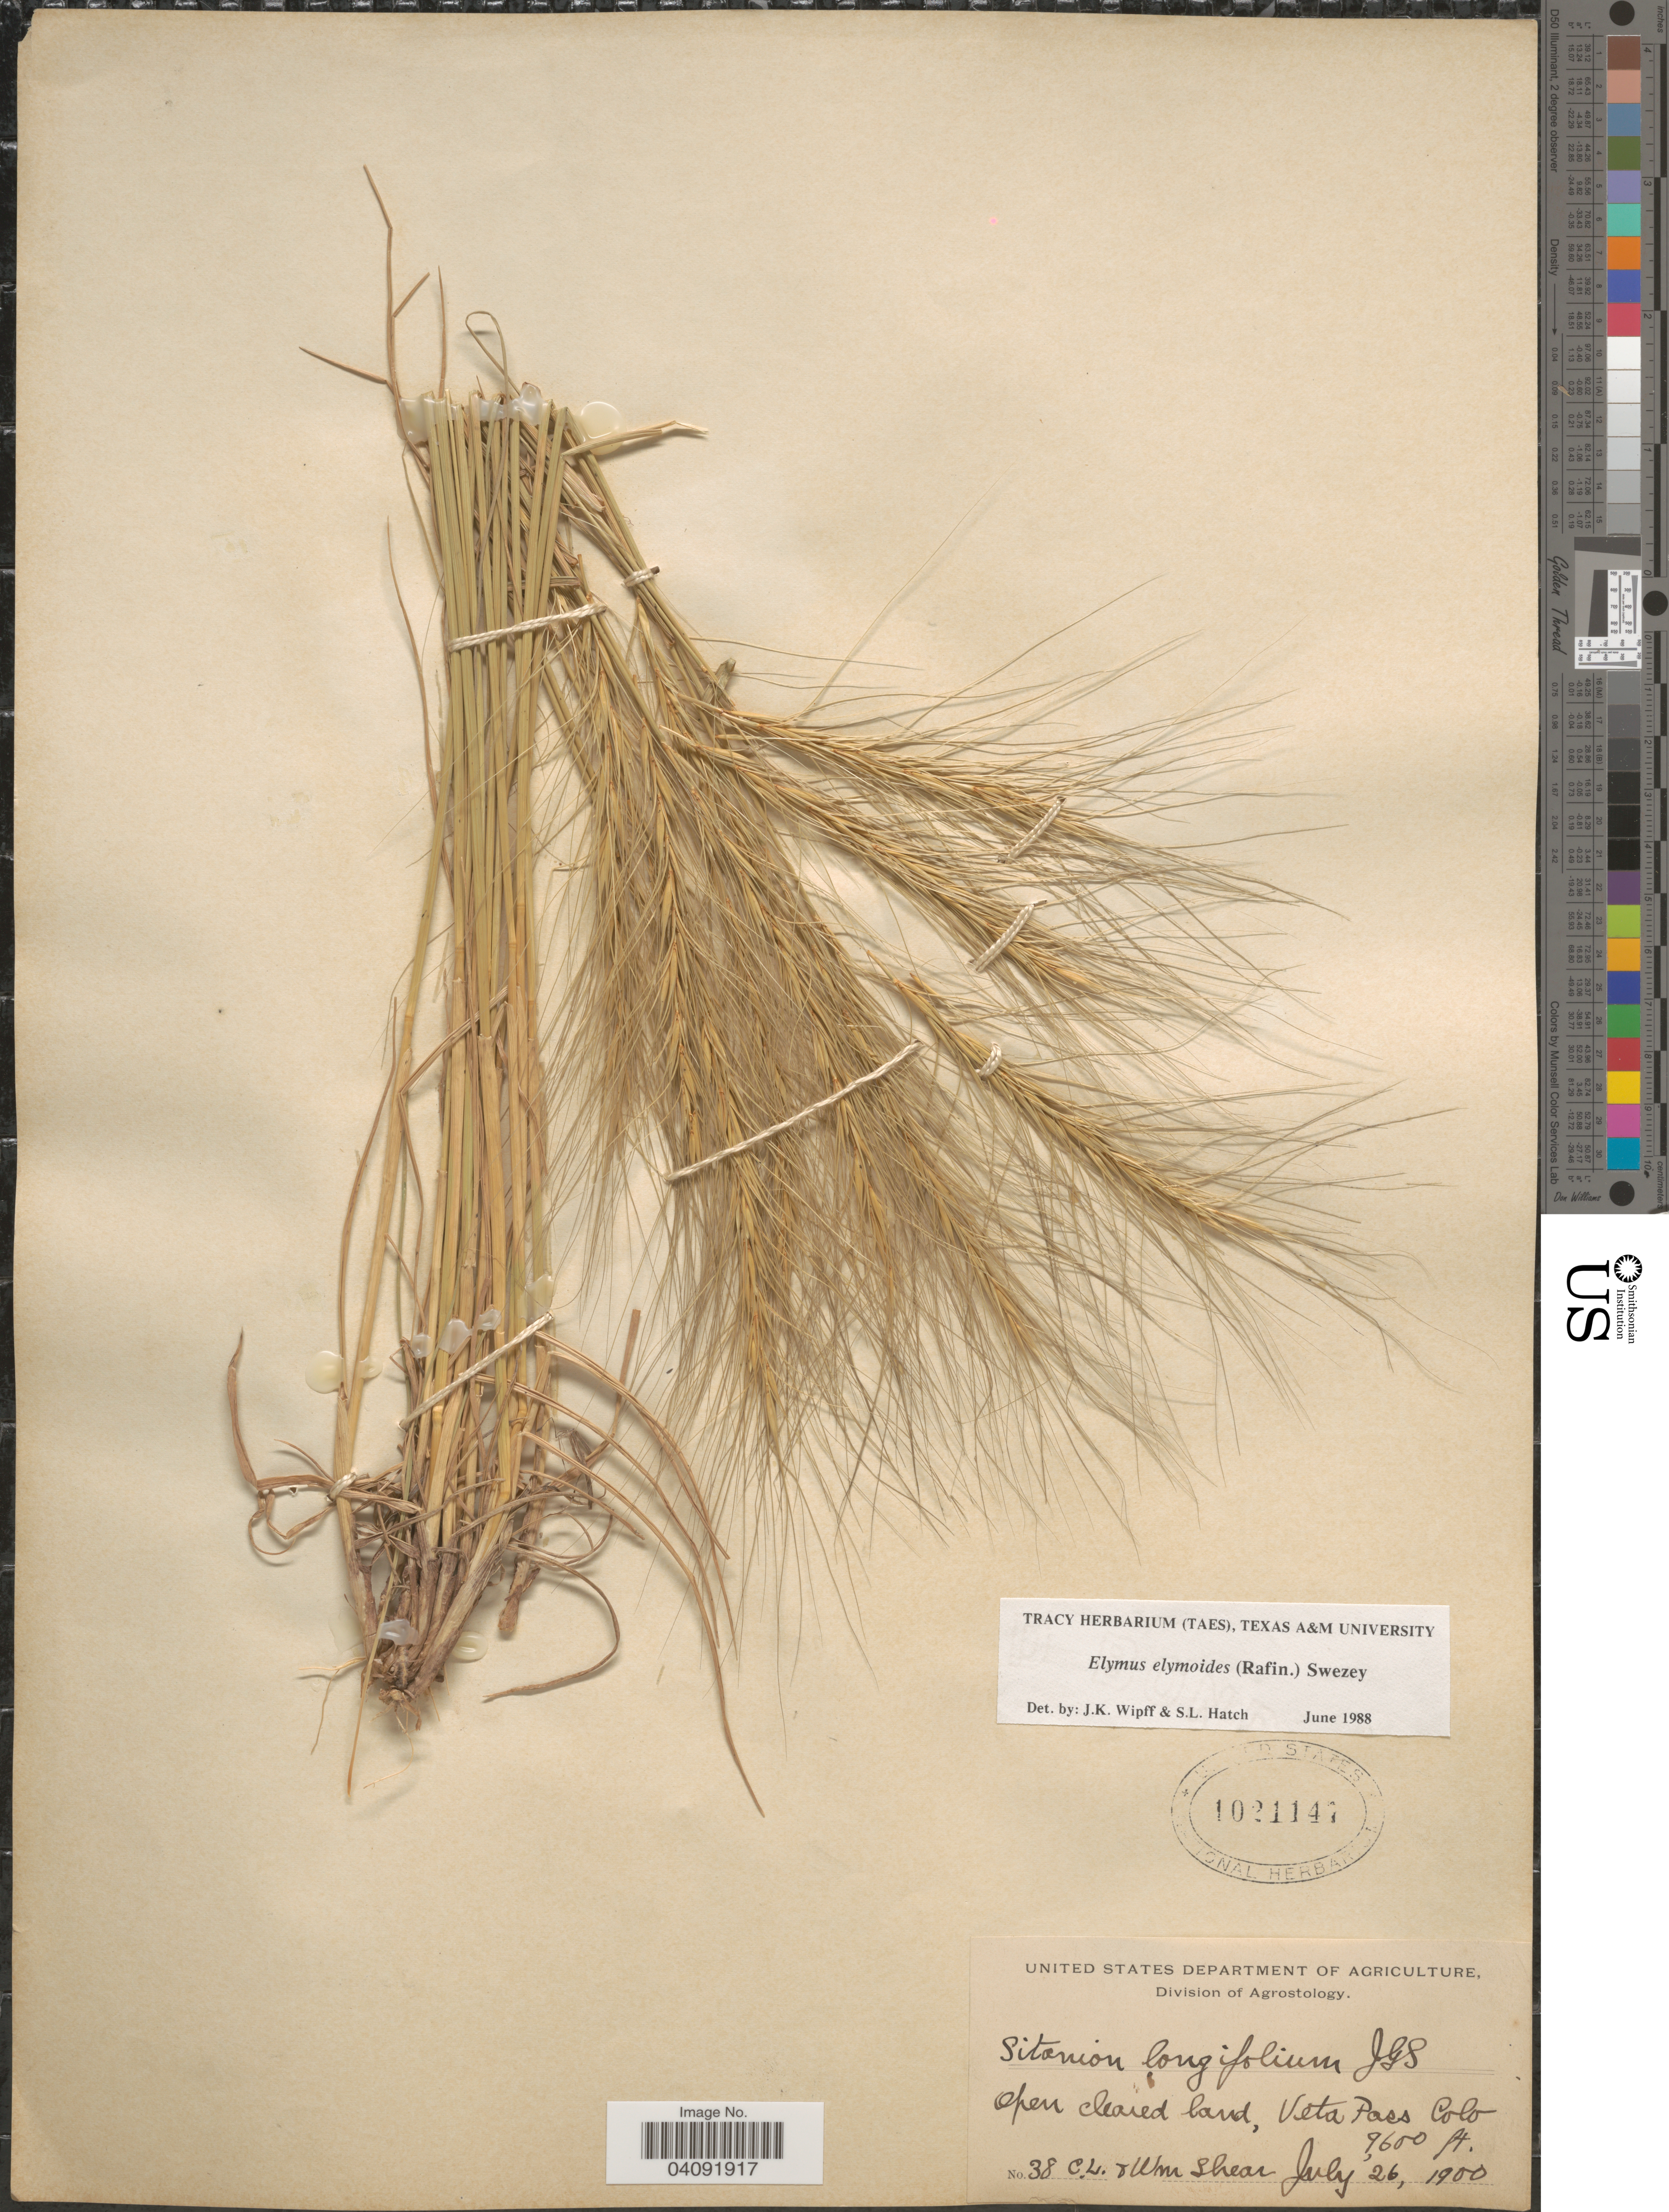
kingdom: Plantae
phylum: Tracheophyta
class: Liliopsida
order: Poales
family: Poaceae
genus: Elymus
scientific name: Elymus elymoides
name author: (Raf.) Swezey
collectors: C. L. Shear & W. Shear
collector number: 38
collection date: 1900-07-26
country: United States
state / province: Colorado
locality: Open cleared land, Veta Pass.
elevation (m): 2926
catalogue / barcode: US 1021147